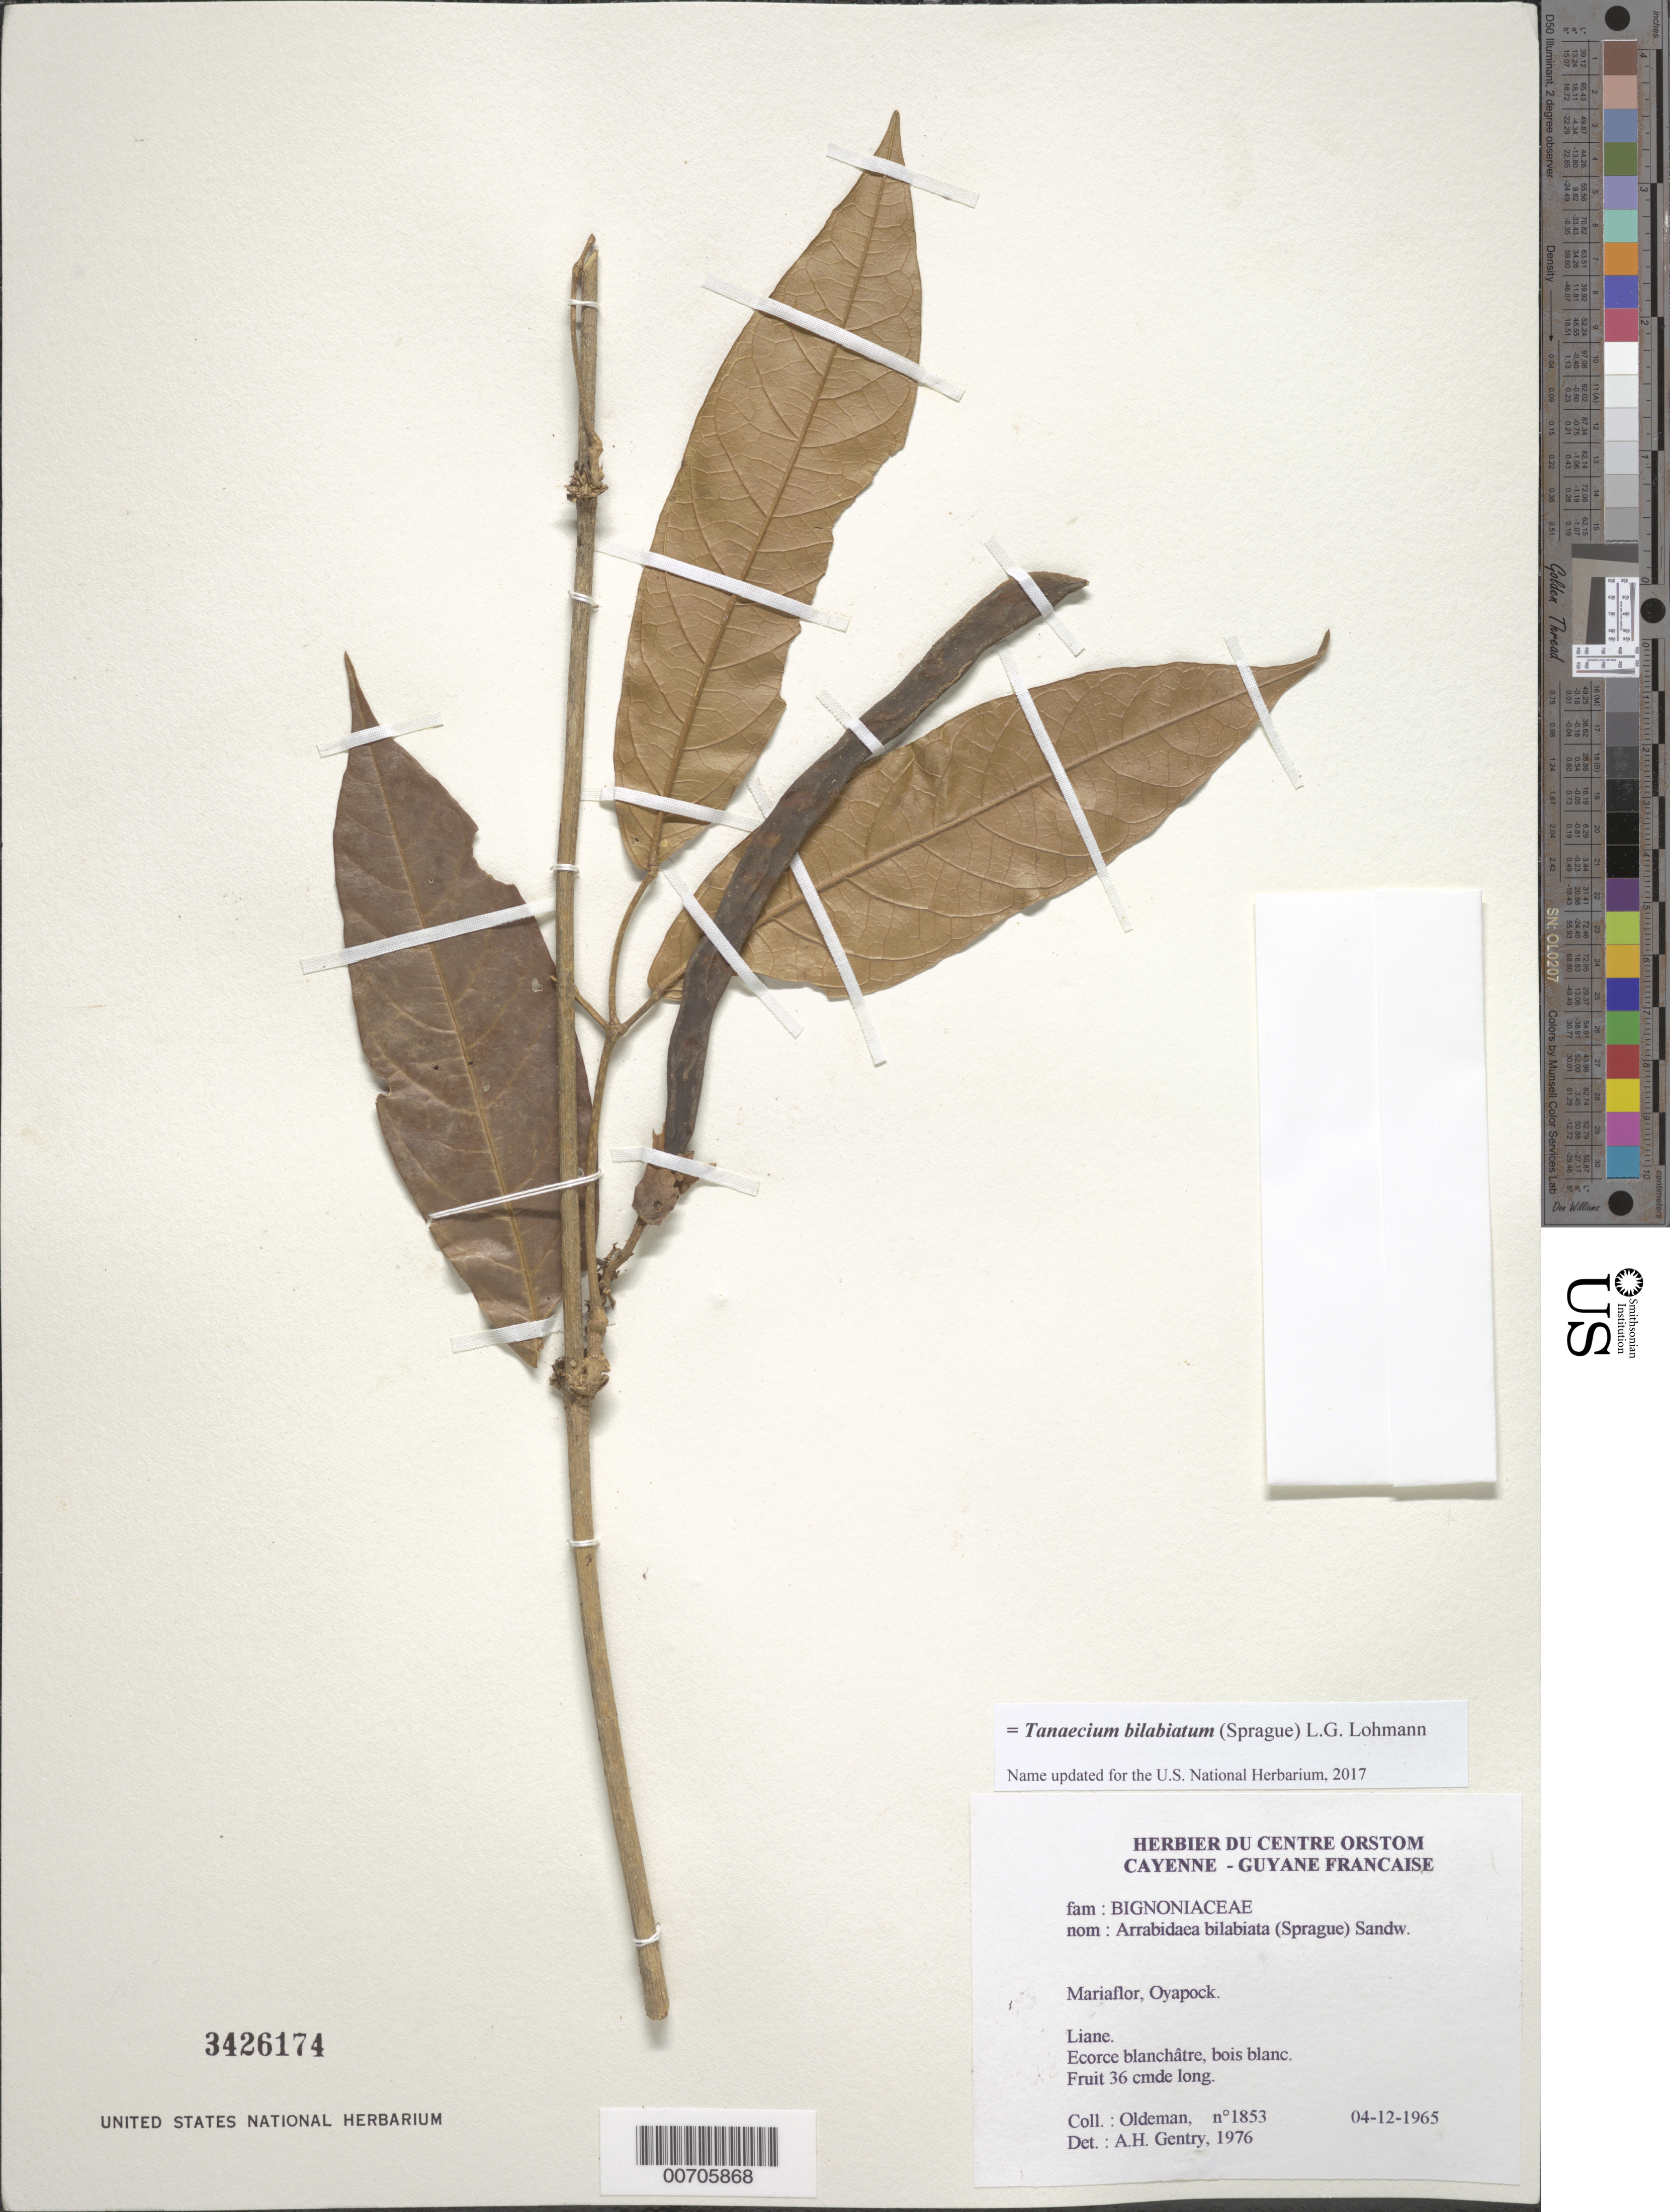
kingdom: Plantae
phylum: Tracheophyta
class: Magnoliopsida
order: Lamiales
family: Bignoniaceae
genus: Tanaecium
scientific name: Tanaecium bilabiatum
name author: (Sprague) L.G. Lohmann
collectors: R. Oldeman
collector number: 1853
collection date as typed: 4-Dec-65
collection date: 1965-12-04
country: French Guiana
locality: Mariaflor, Oyapock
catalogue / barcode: US 3426174